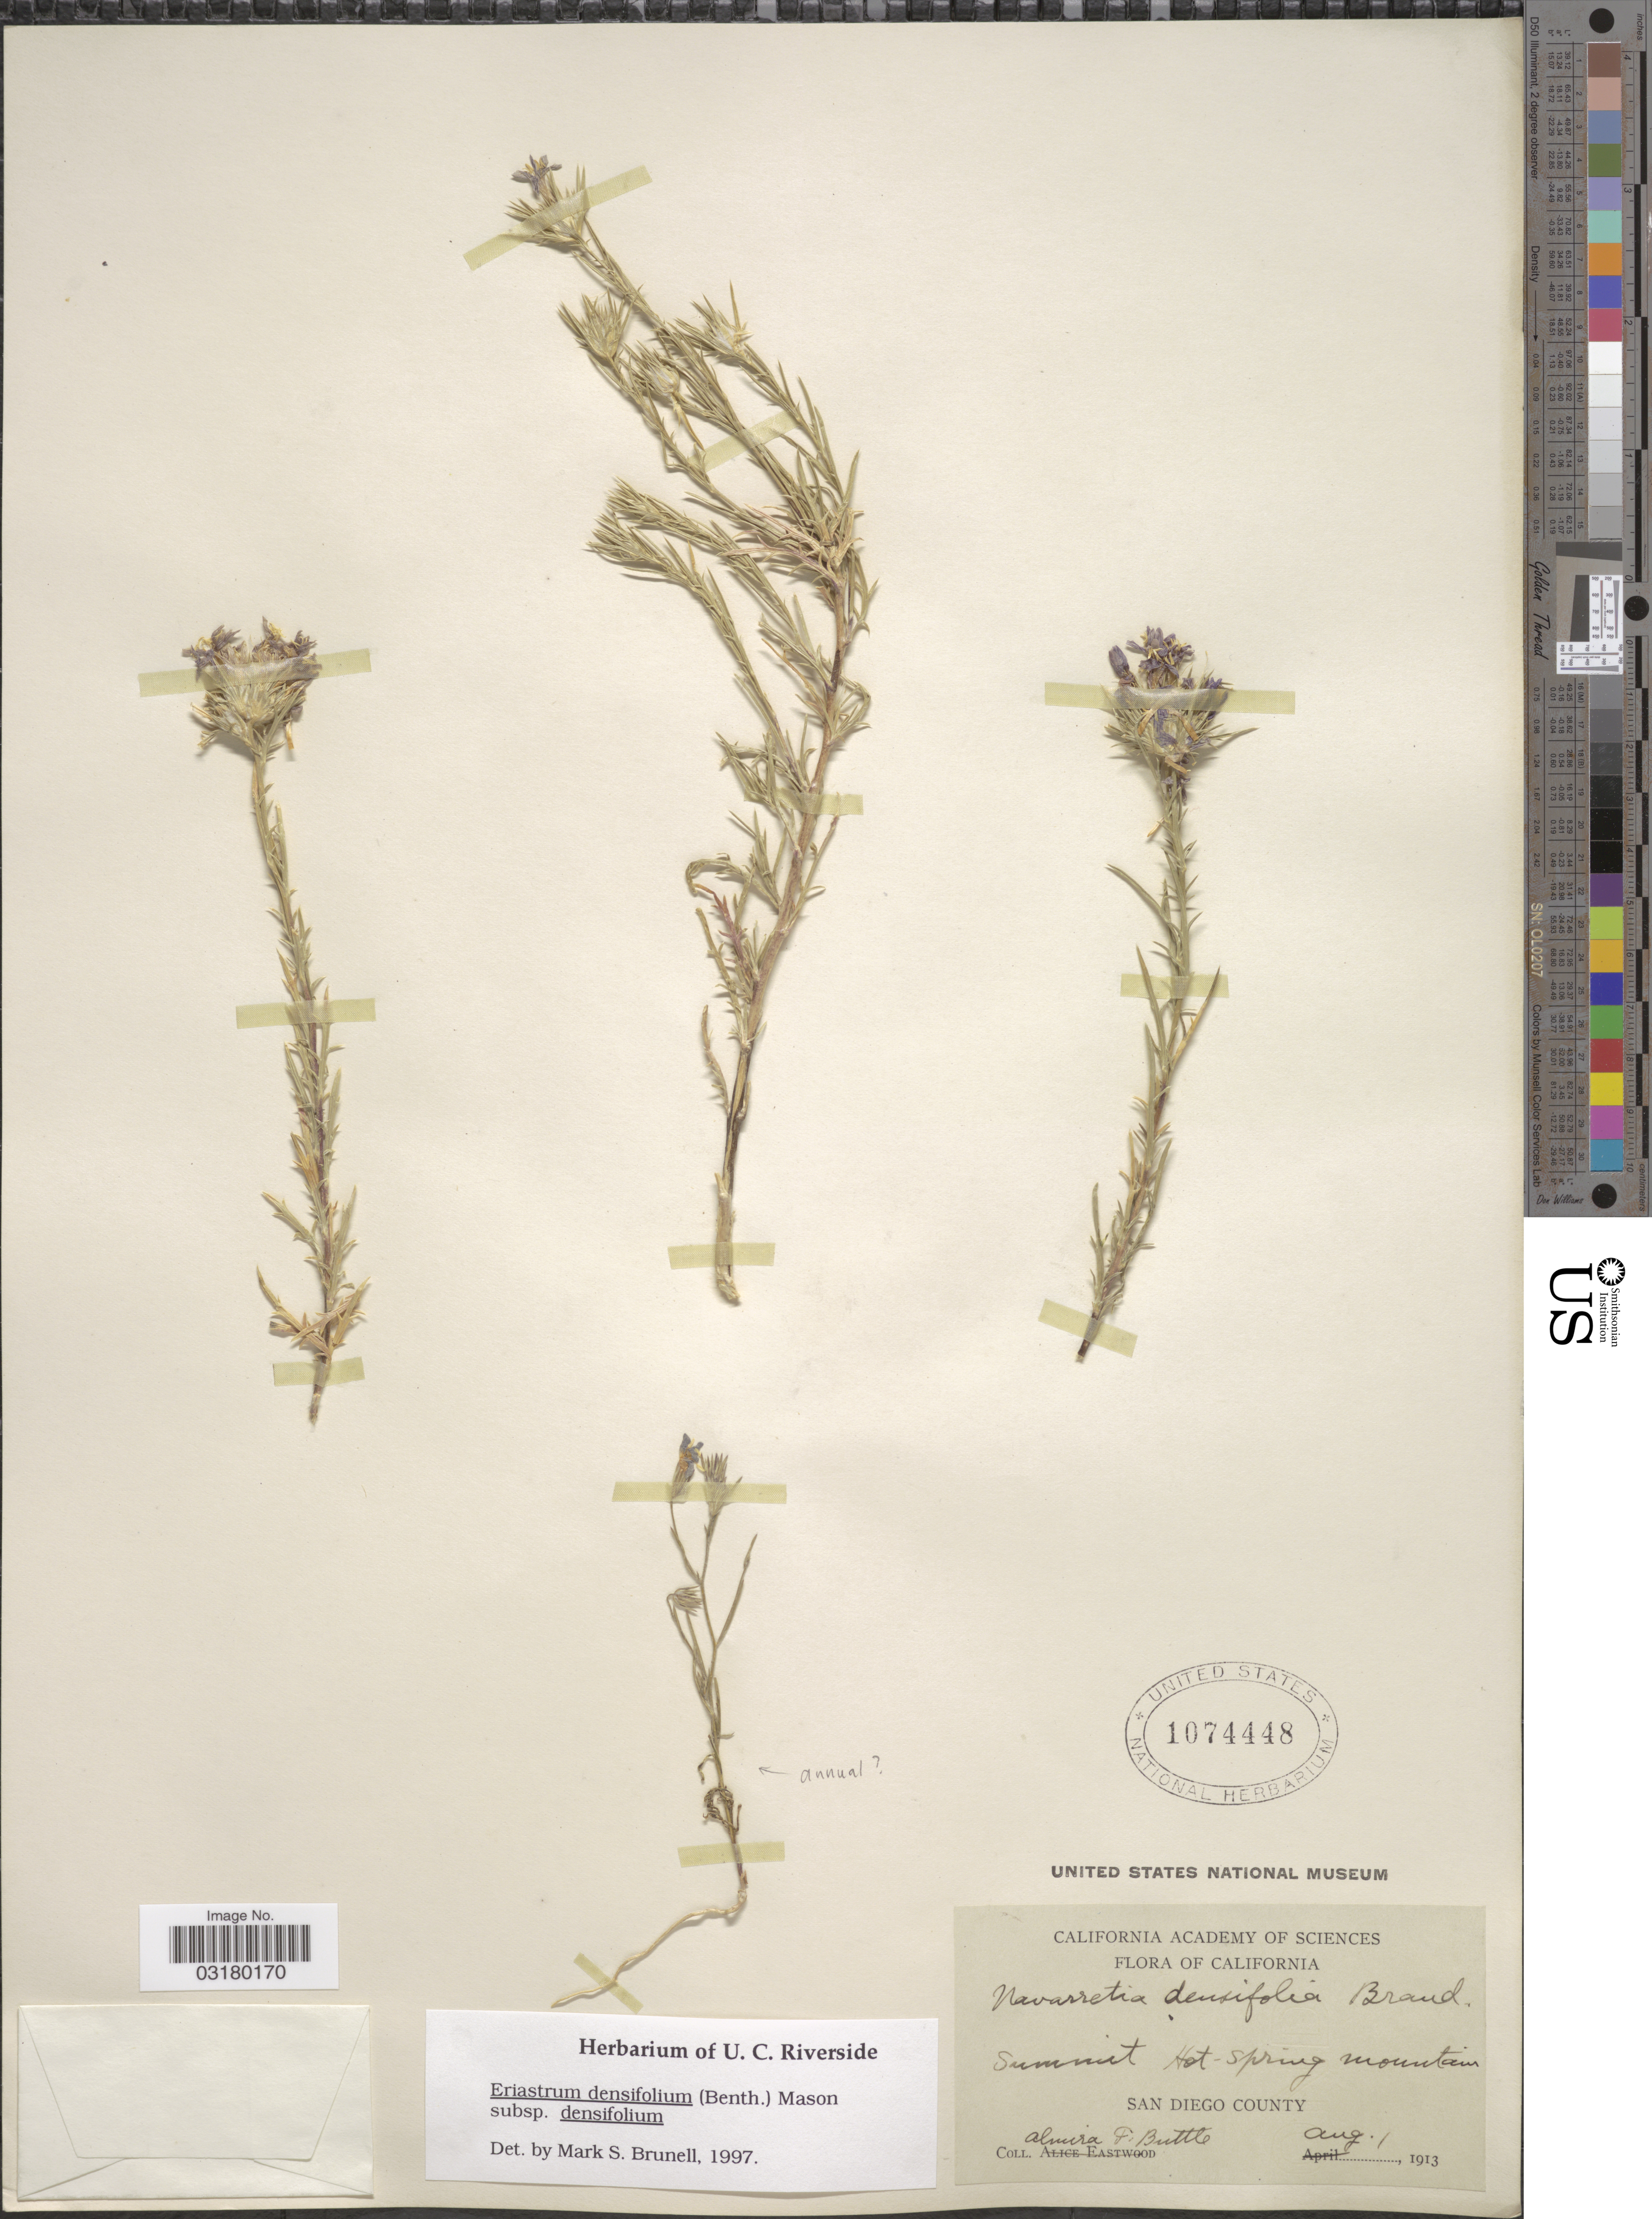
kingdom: Plantae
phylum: Tracheophyta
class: Magnoliopsida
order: Ericales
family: Polemoniaceae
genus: Eriastrum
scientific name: Eriastrum densifolium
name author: (Benth.) H. Mason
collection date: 1913-08-01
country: United States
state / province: California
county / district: San Diego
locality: Summit Hot-spring mountain. San Diego County.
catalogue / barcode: US 1074448